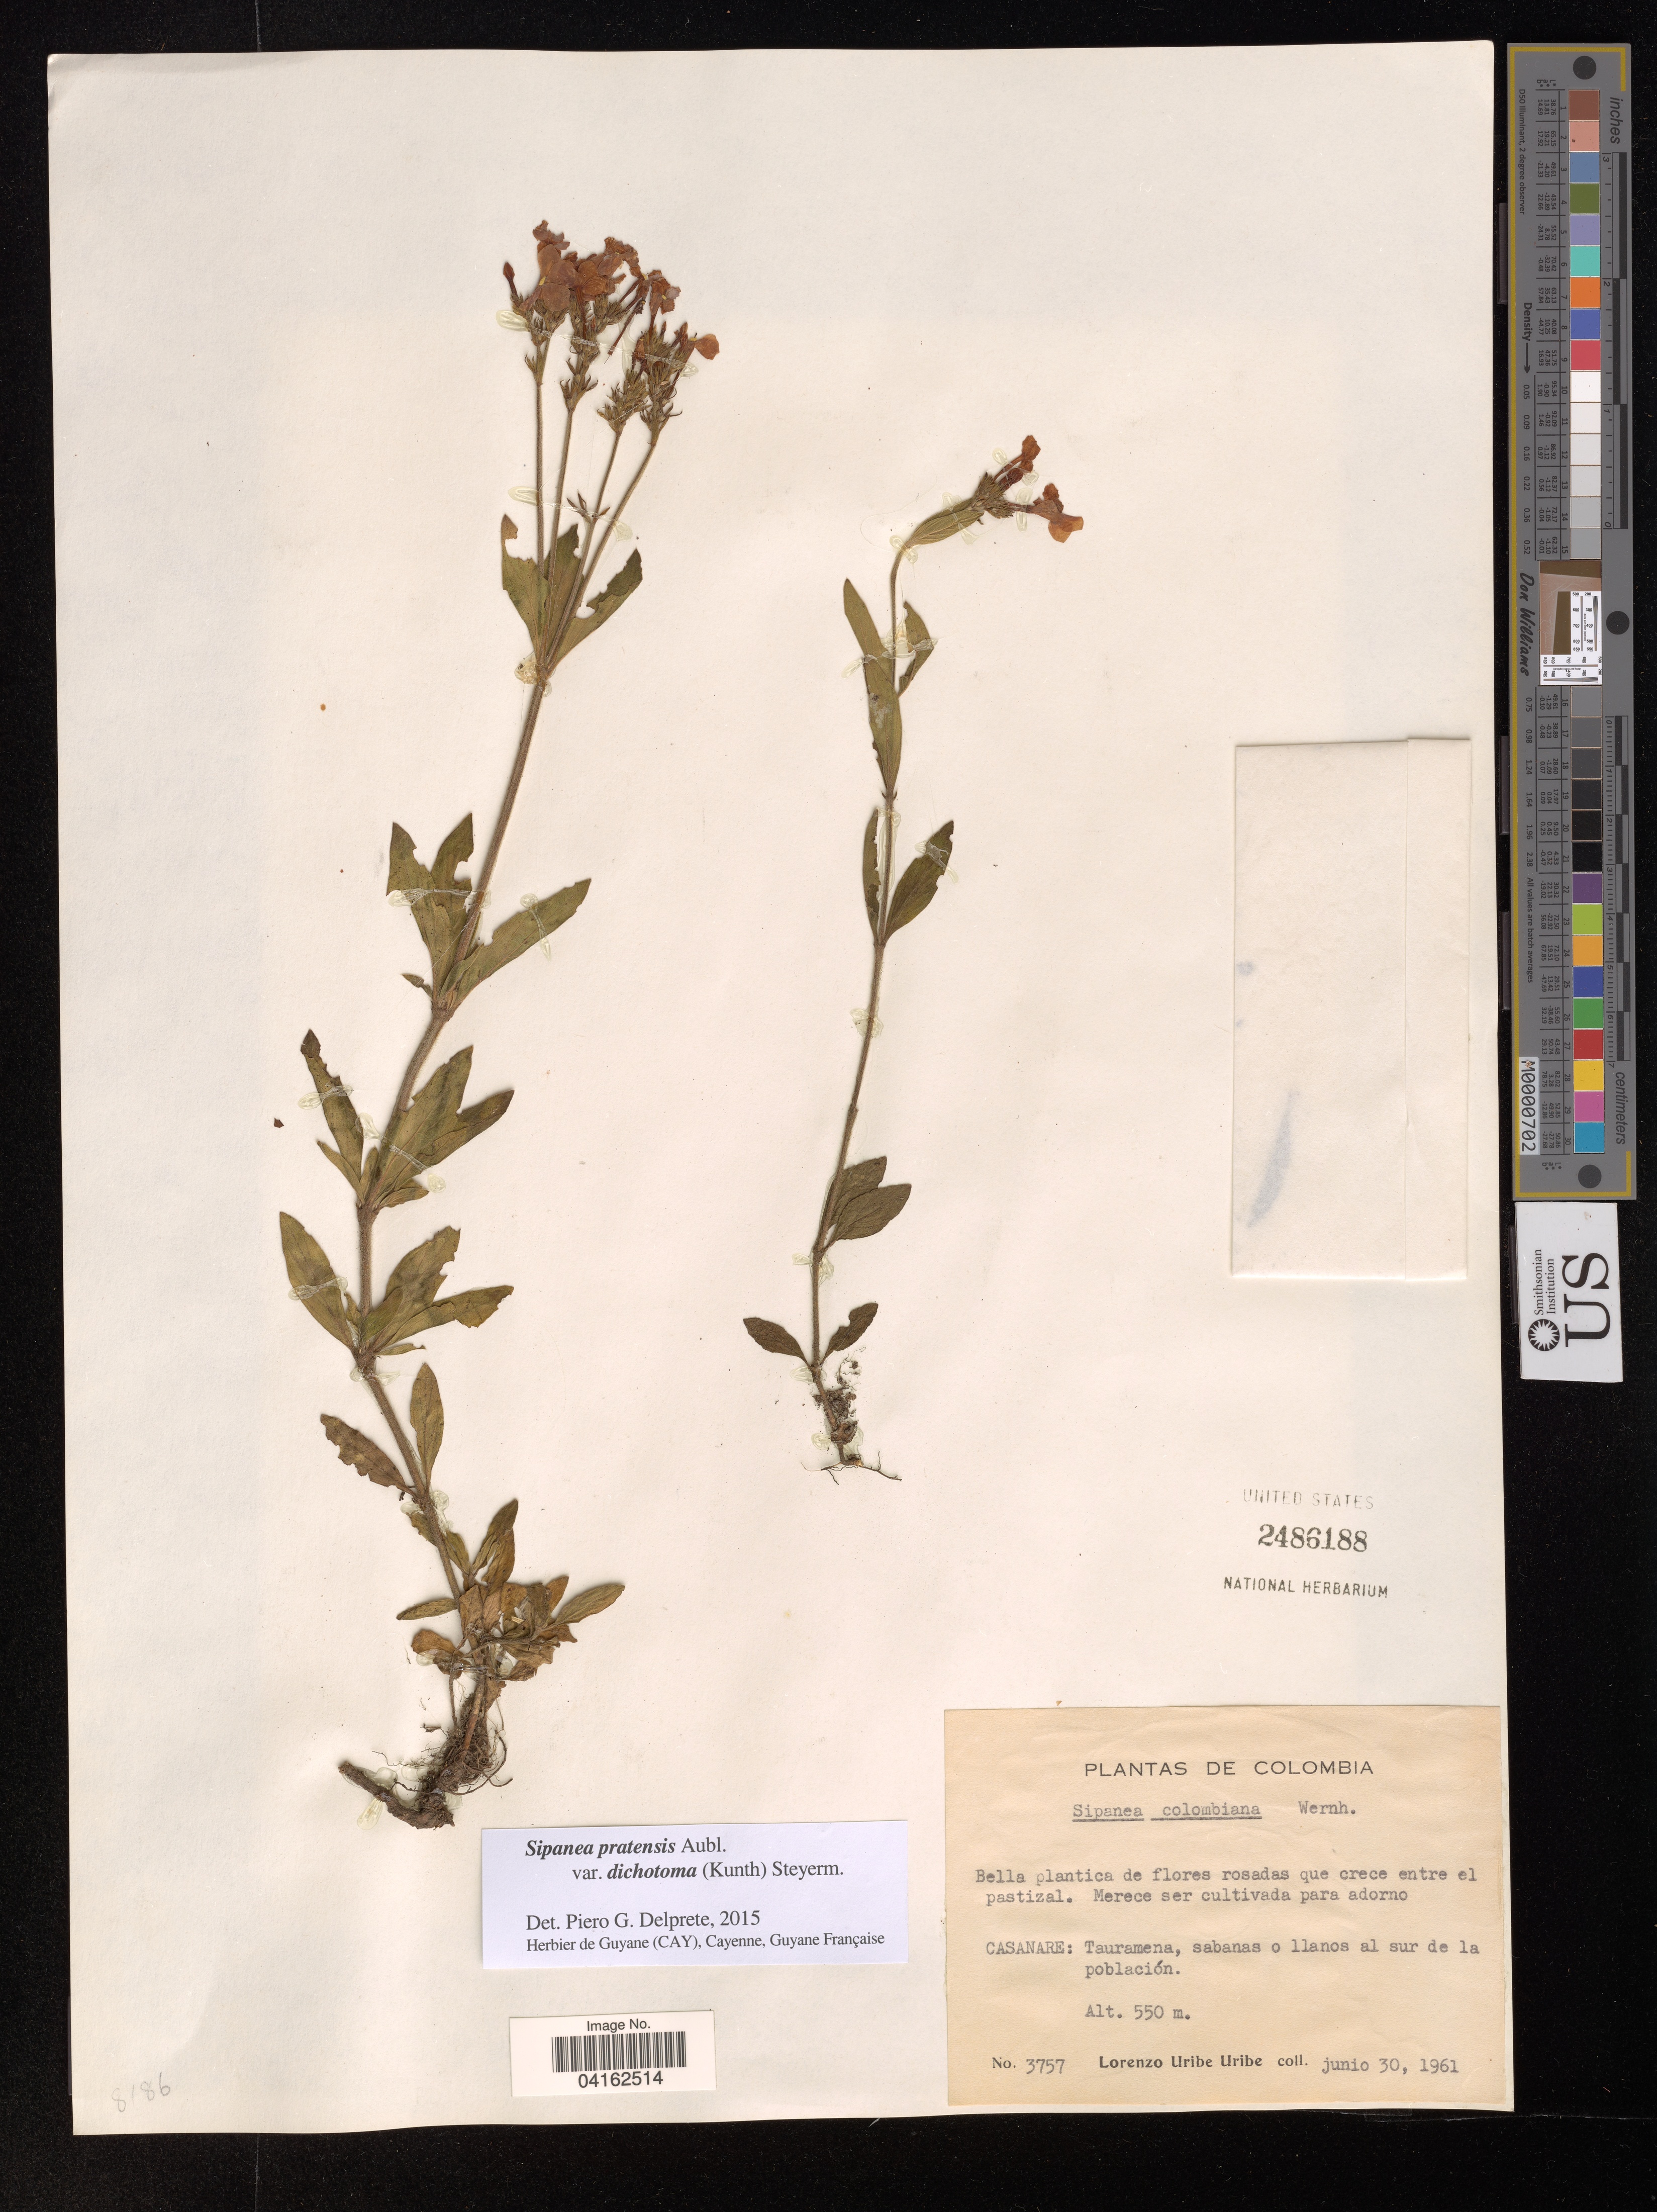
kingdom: Plantae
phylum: Tracheophyta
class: Magnoliopsida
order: Gentianales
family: Rubiaceae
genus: Sipanea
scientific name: Sipanea pratensis var. dichotoma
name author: (Kunth) Steyerm.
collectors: L. Uribe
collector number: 3757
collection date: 1961-06-30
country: Colombia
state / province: Casanare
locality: Tauramena, sabanas o llanos al sur de la población.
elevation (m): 550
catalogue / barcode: US 2486188